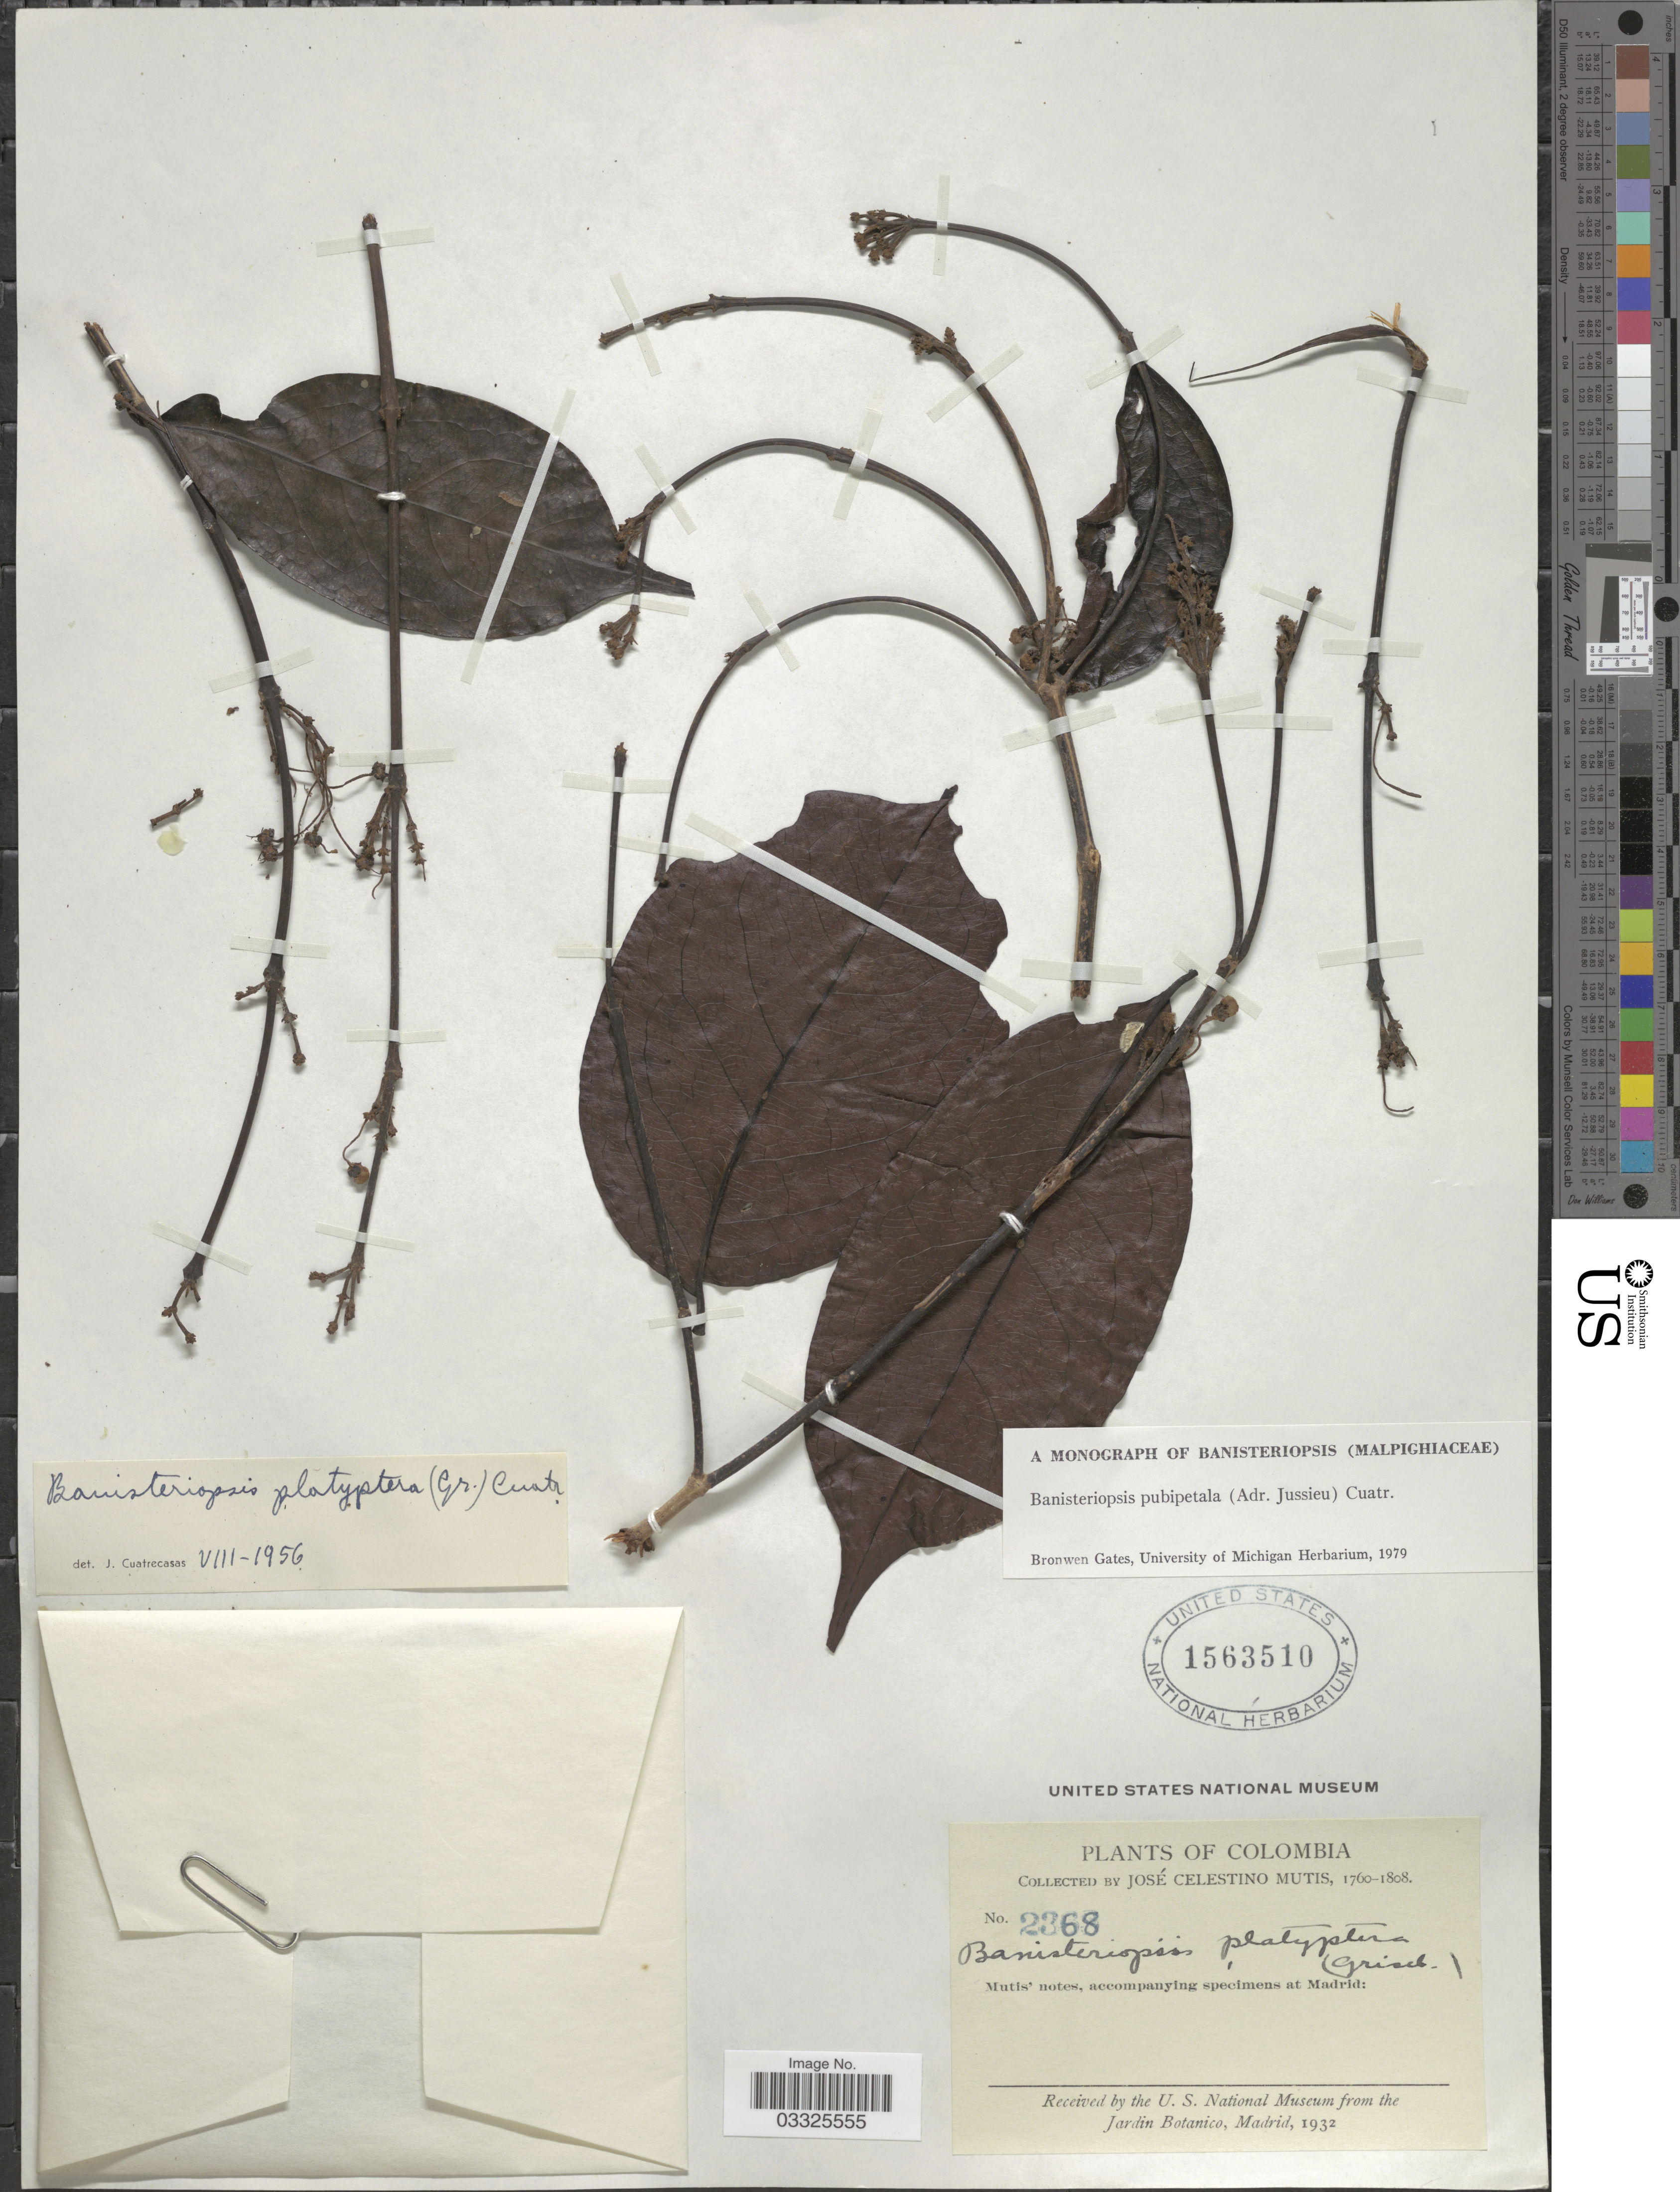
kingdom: Plantae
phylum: Tracheophyta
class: Magnoliopsida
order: Malpighiales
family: Malpighiaceae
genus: Banisteriopsis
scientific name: Banisteriopsis pubipetala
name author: (A. Juss.) Cuatrec.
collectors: J. C. B. Mutis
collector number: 2368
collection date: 1760/1808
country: Colombia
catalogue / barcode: US 1563510